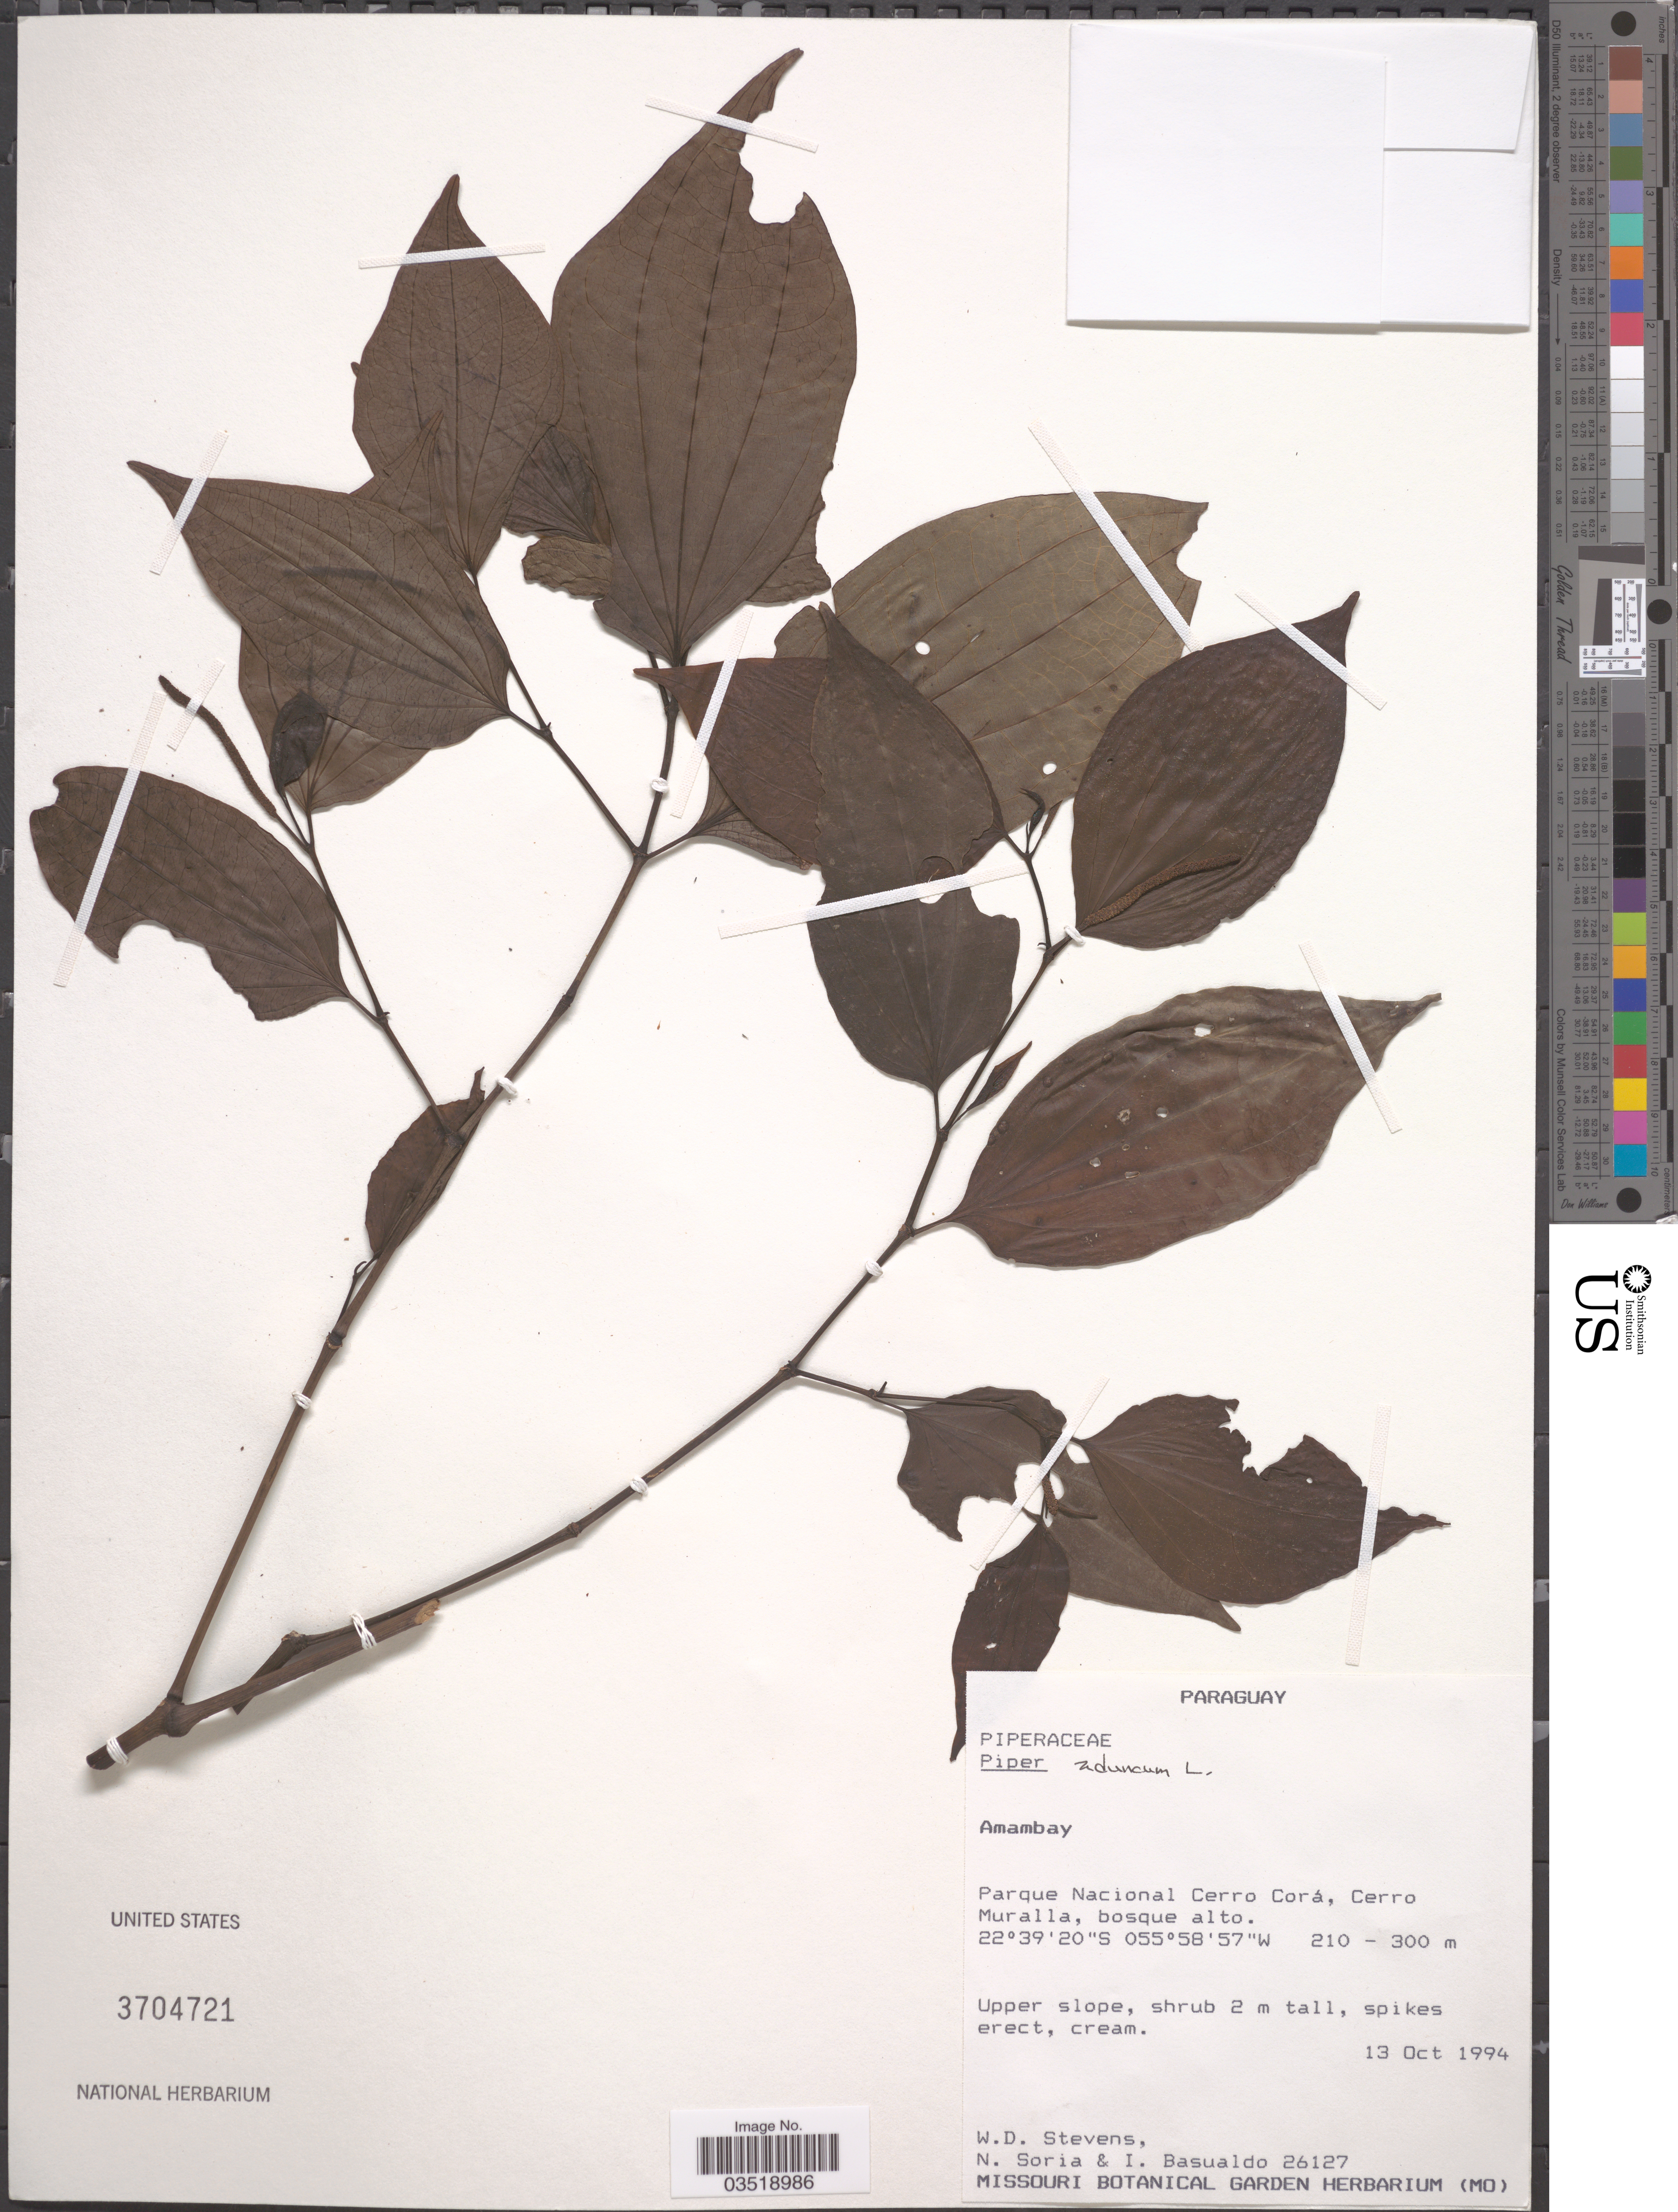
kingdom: Plantae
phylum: Tracheophyta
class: Magnoliopsida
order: Piperales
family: Piperaceae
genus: Piper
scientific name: Piper aduncum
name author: L.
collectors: W. D. Stevens, N. Soria & I. Basualdo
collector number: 26127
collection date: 1994-10-13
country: Paraguay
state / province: Amambay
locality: Parque Nacional Cerro Corá, Cerro Muralla, bosque alto.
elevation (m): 210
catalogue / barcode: US 3704721